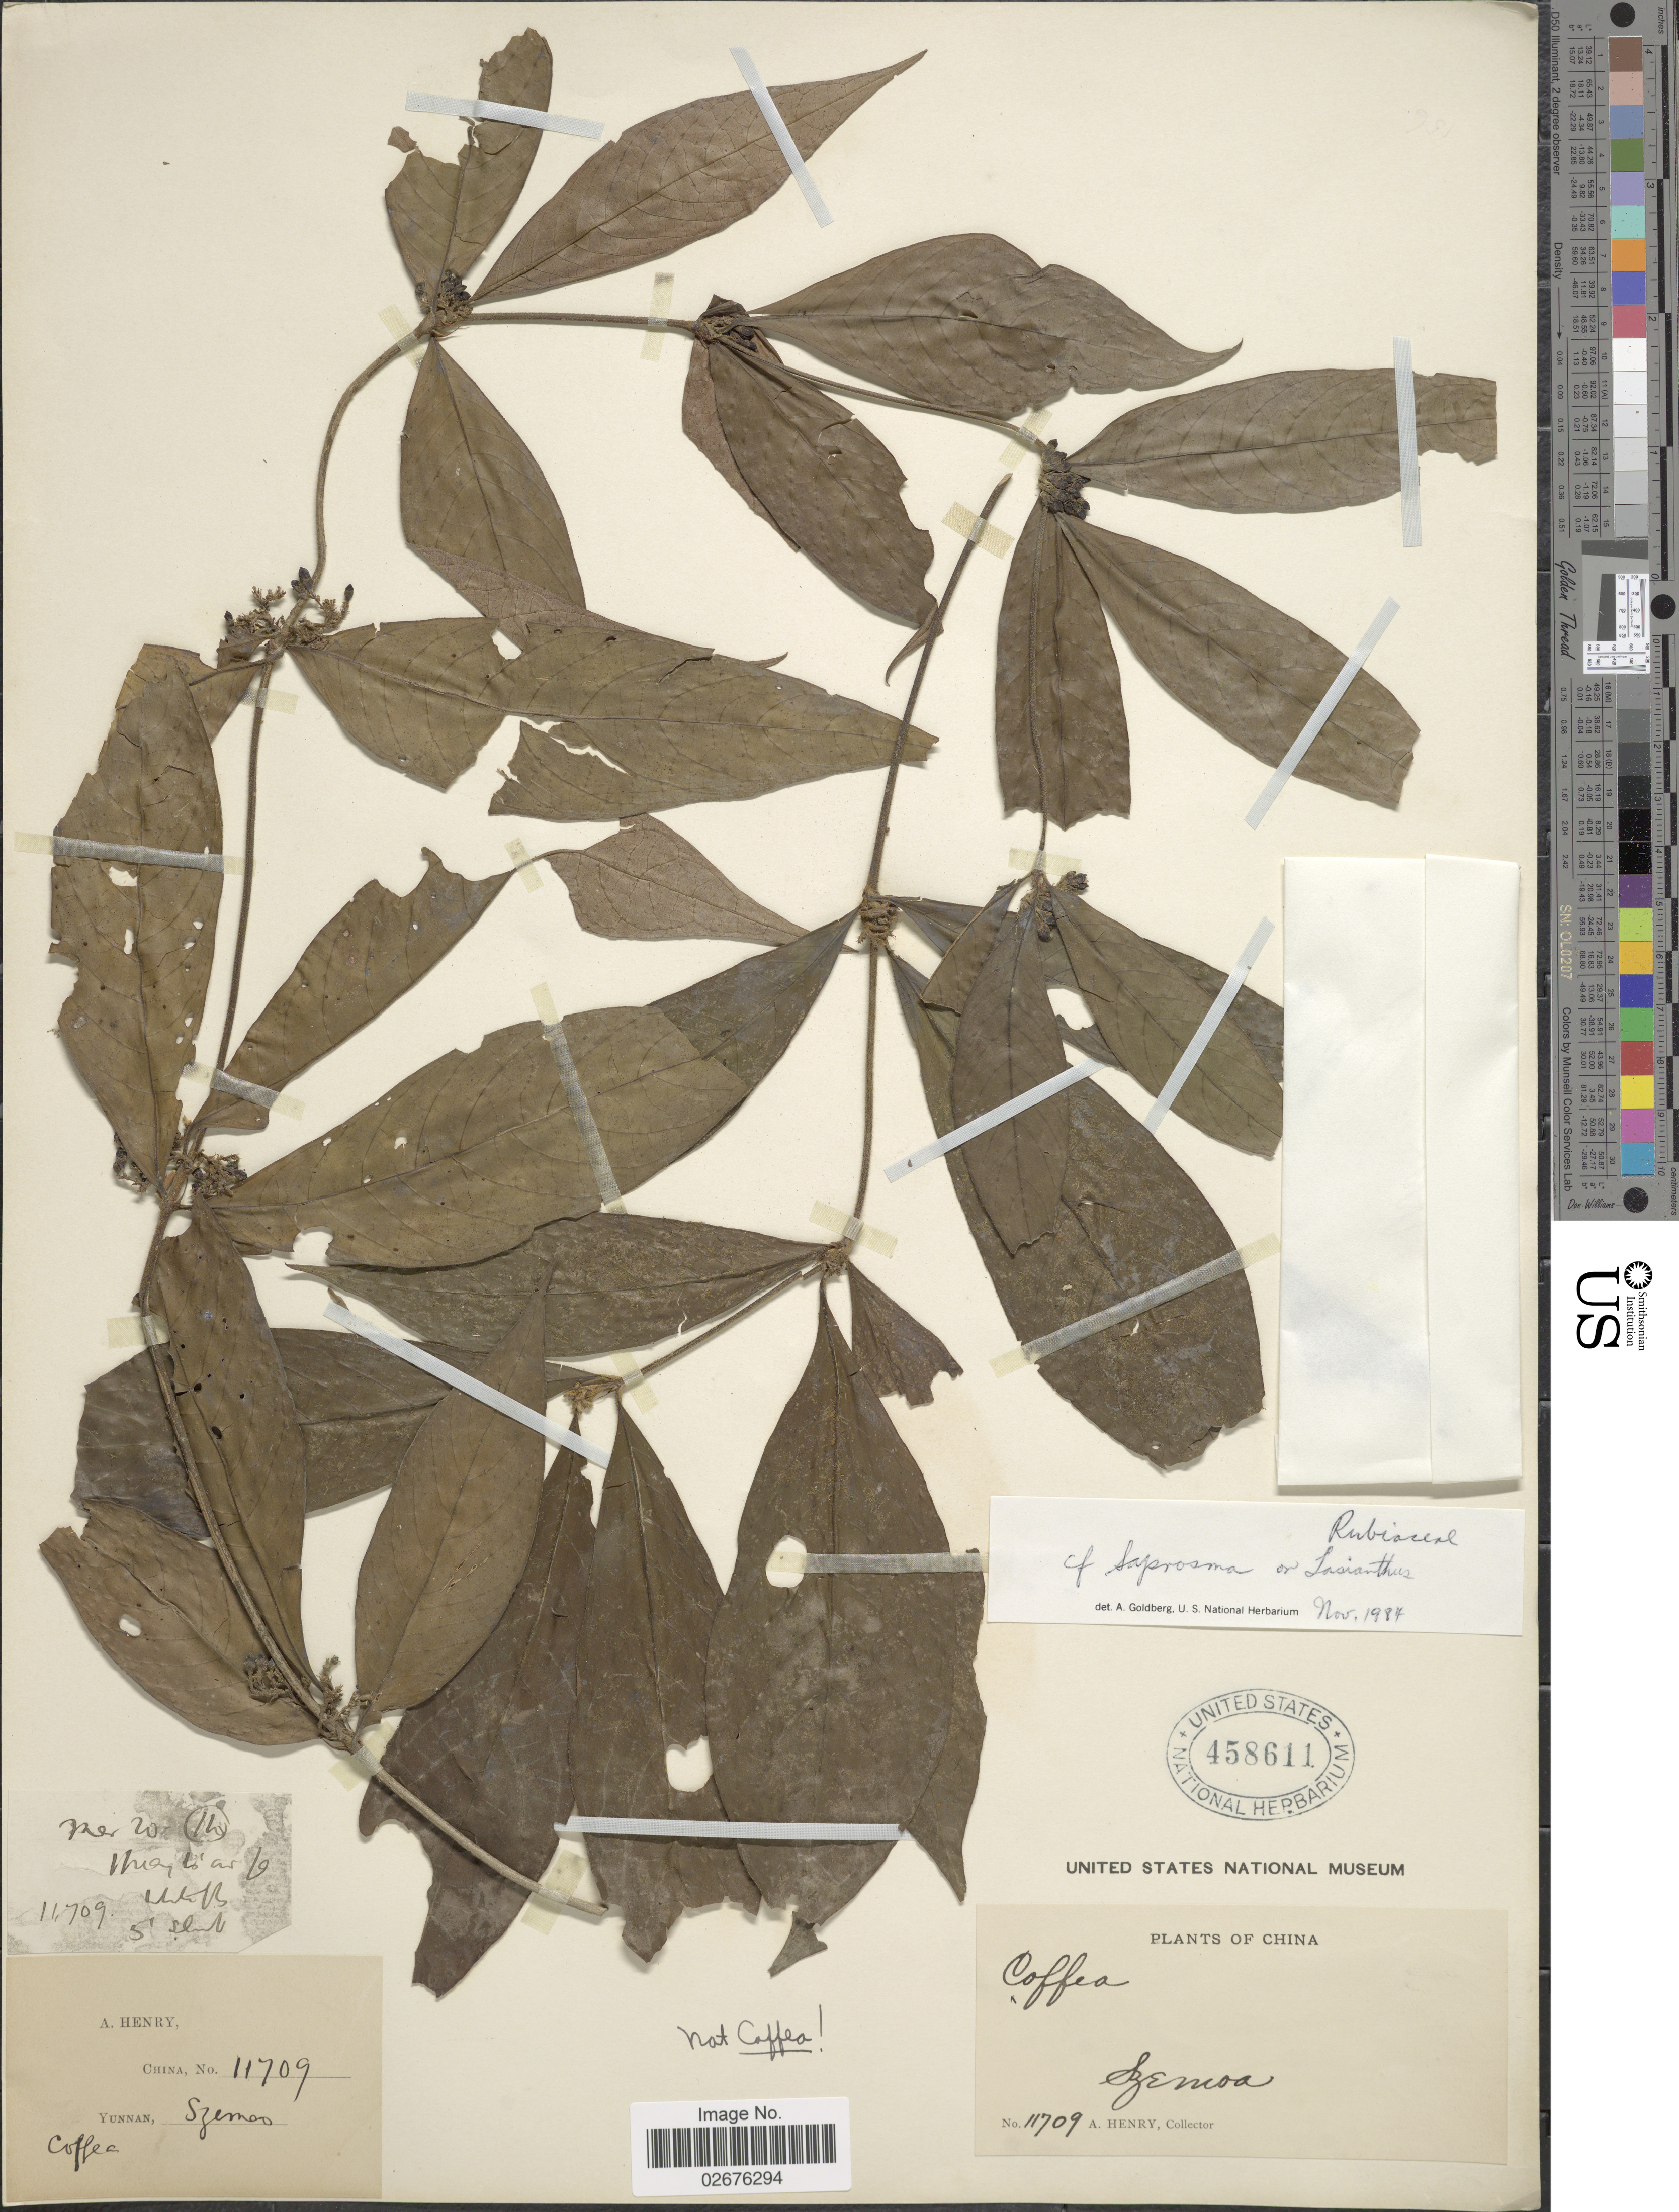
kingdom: Plantae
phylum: Tracheophyta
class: Magnoliopsida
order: Gentianales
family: Rubiaceae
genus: Saprosma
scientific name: Saprosma sp.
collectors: A. Henry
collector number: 11709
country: China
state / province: Yunnan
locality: Szemoa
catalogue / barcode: US 458611